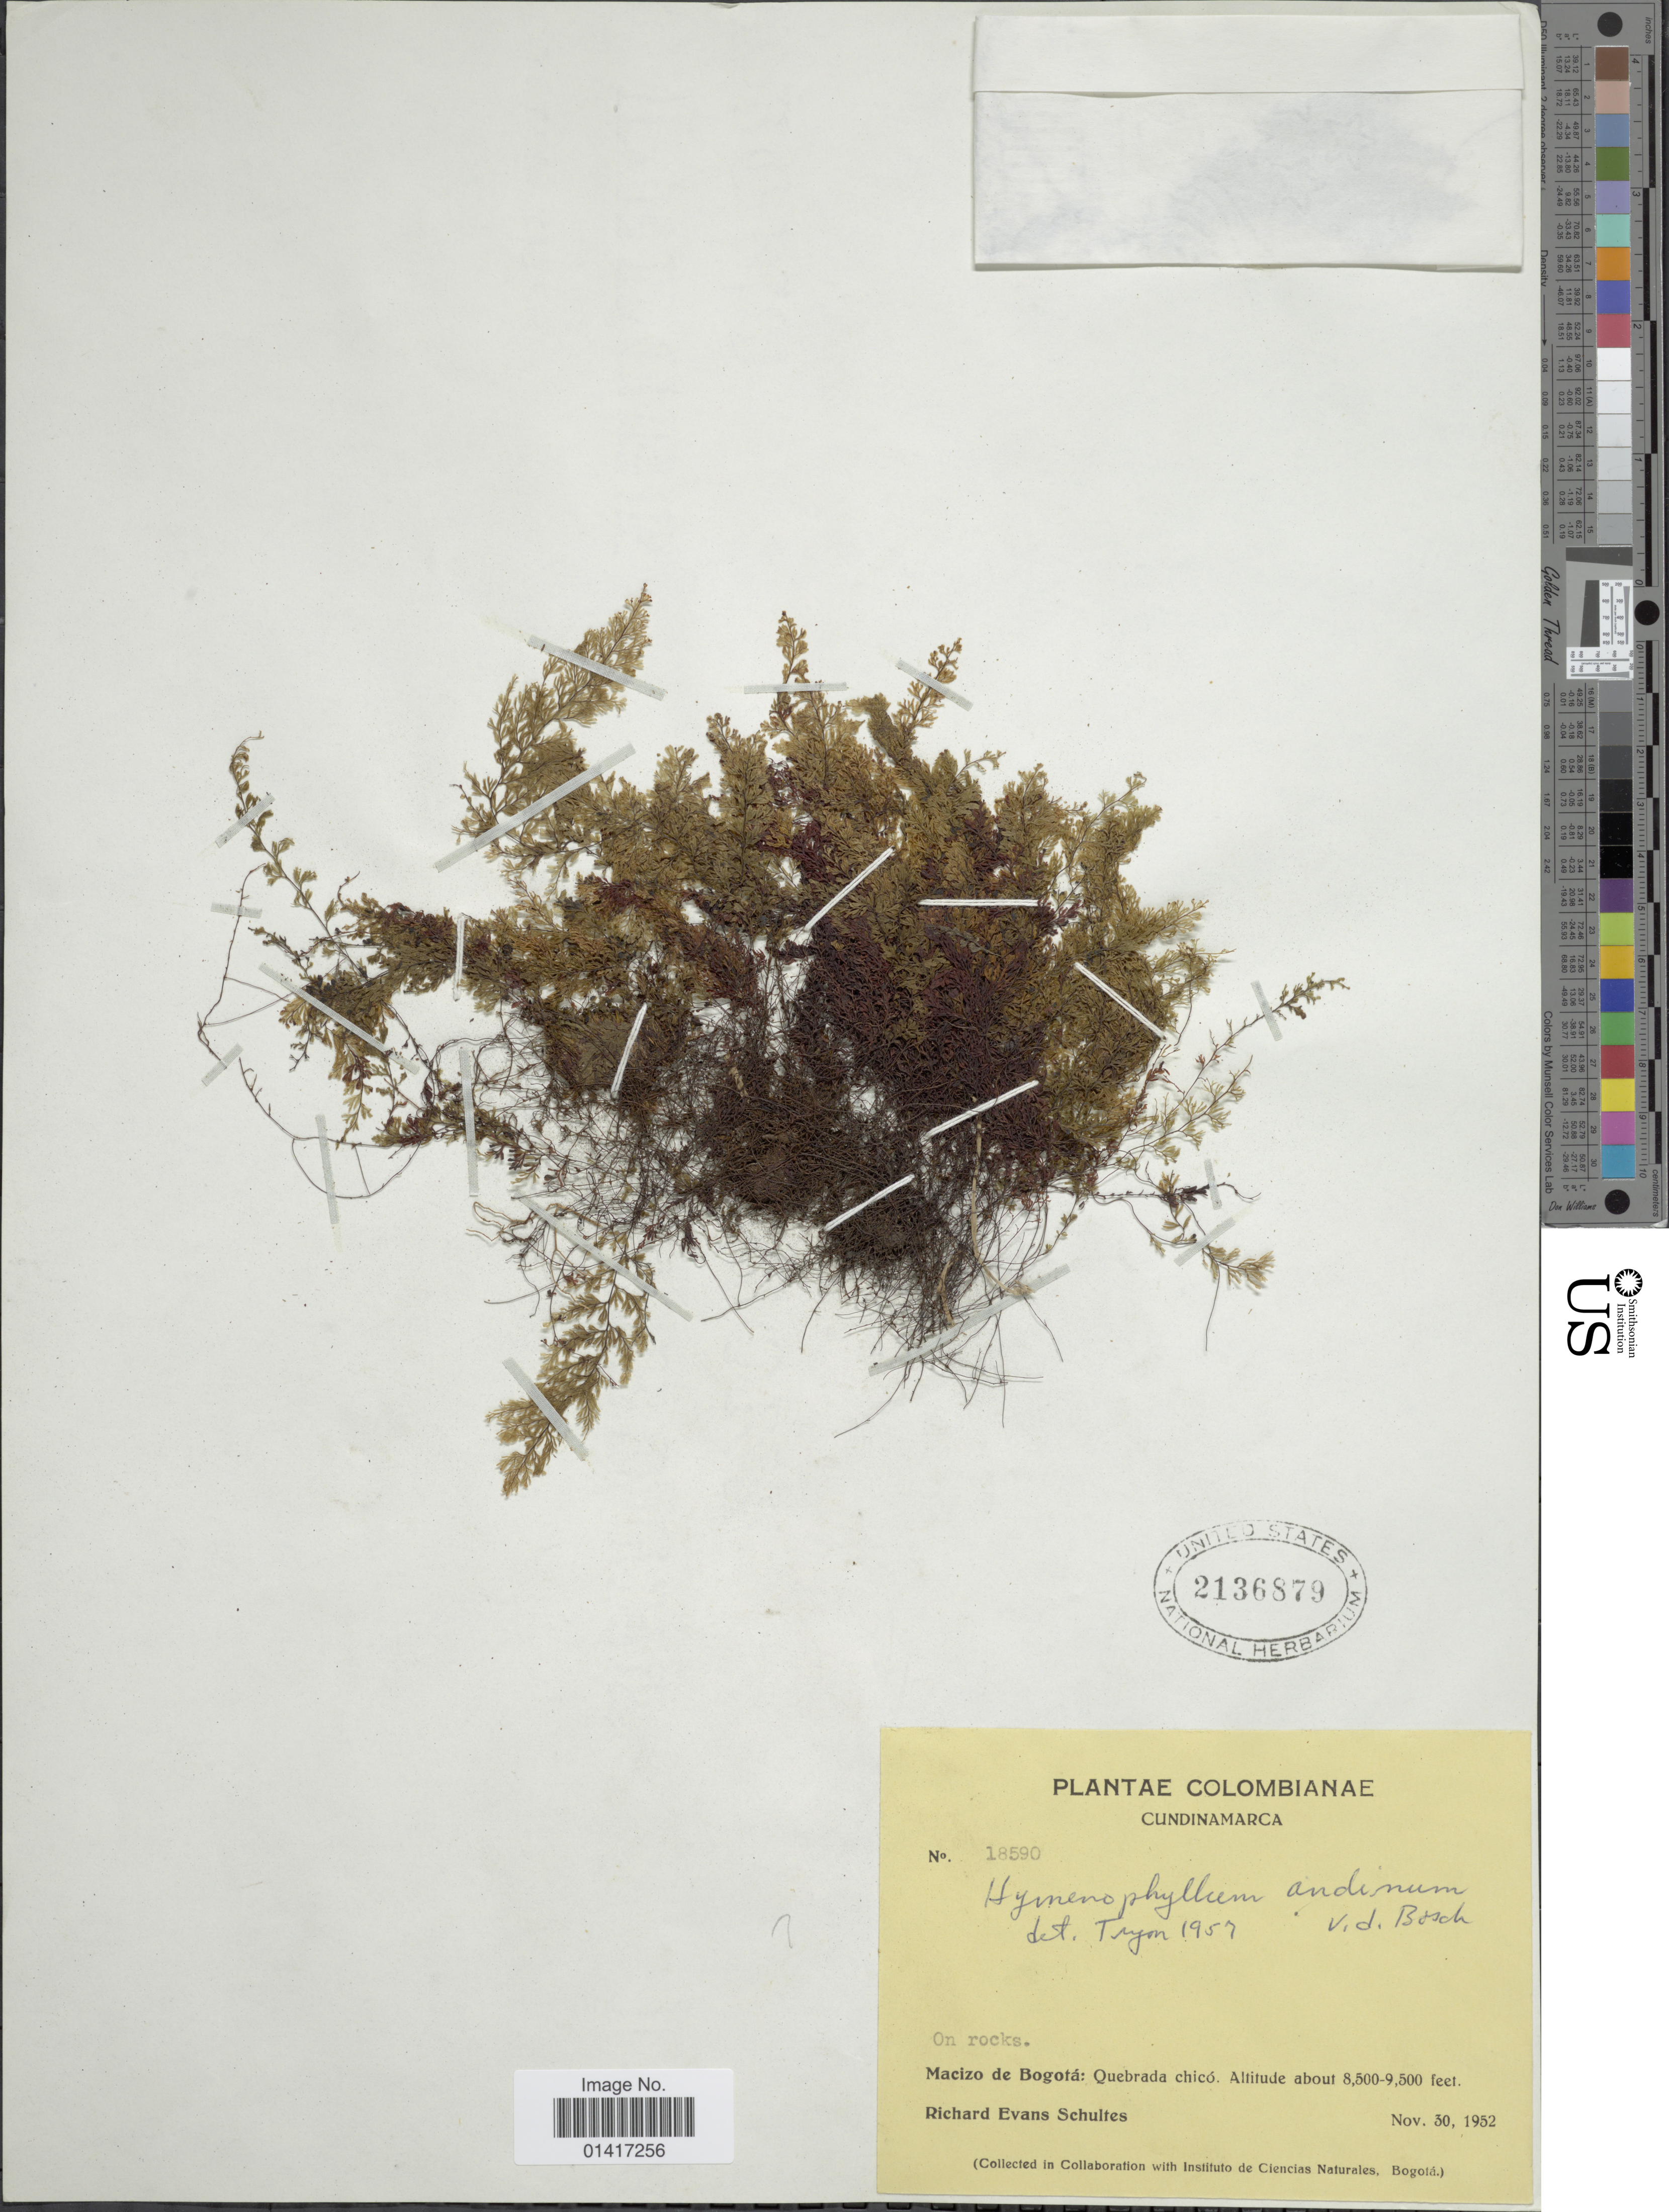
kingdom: Plantae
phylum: Tracheophyta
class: Polypodiopsida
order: Hymenophyllales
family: Hymenophyllaceae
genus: Hymenophyllum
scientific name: Hymenophyllum undulatum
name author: (Sw.) Sw.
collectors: R. E. Schultes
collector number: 18590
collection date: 1952-11-30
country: Colombia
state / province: Cundinamarca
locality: Macizo de Bogota: Quebrada chico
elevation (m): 2591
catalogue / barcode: US 2136879